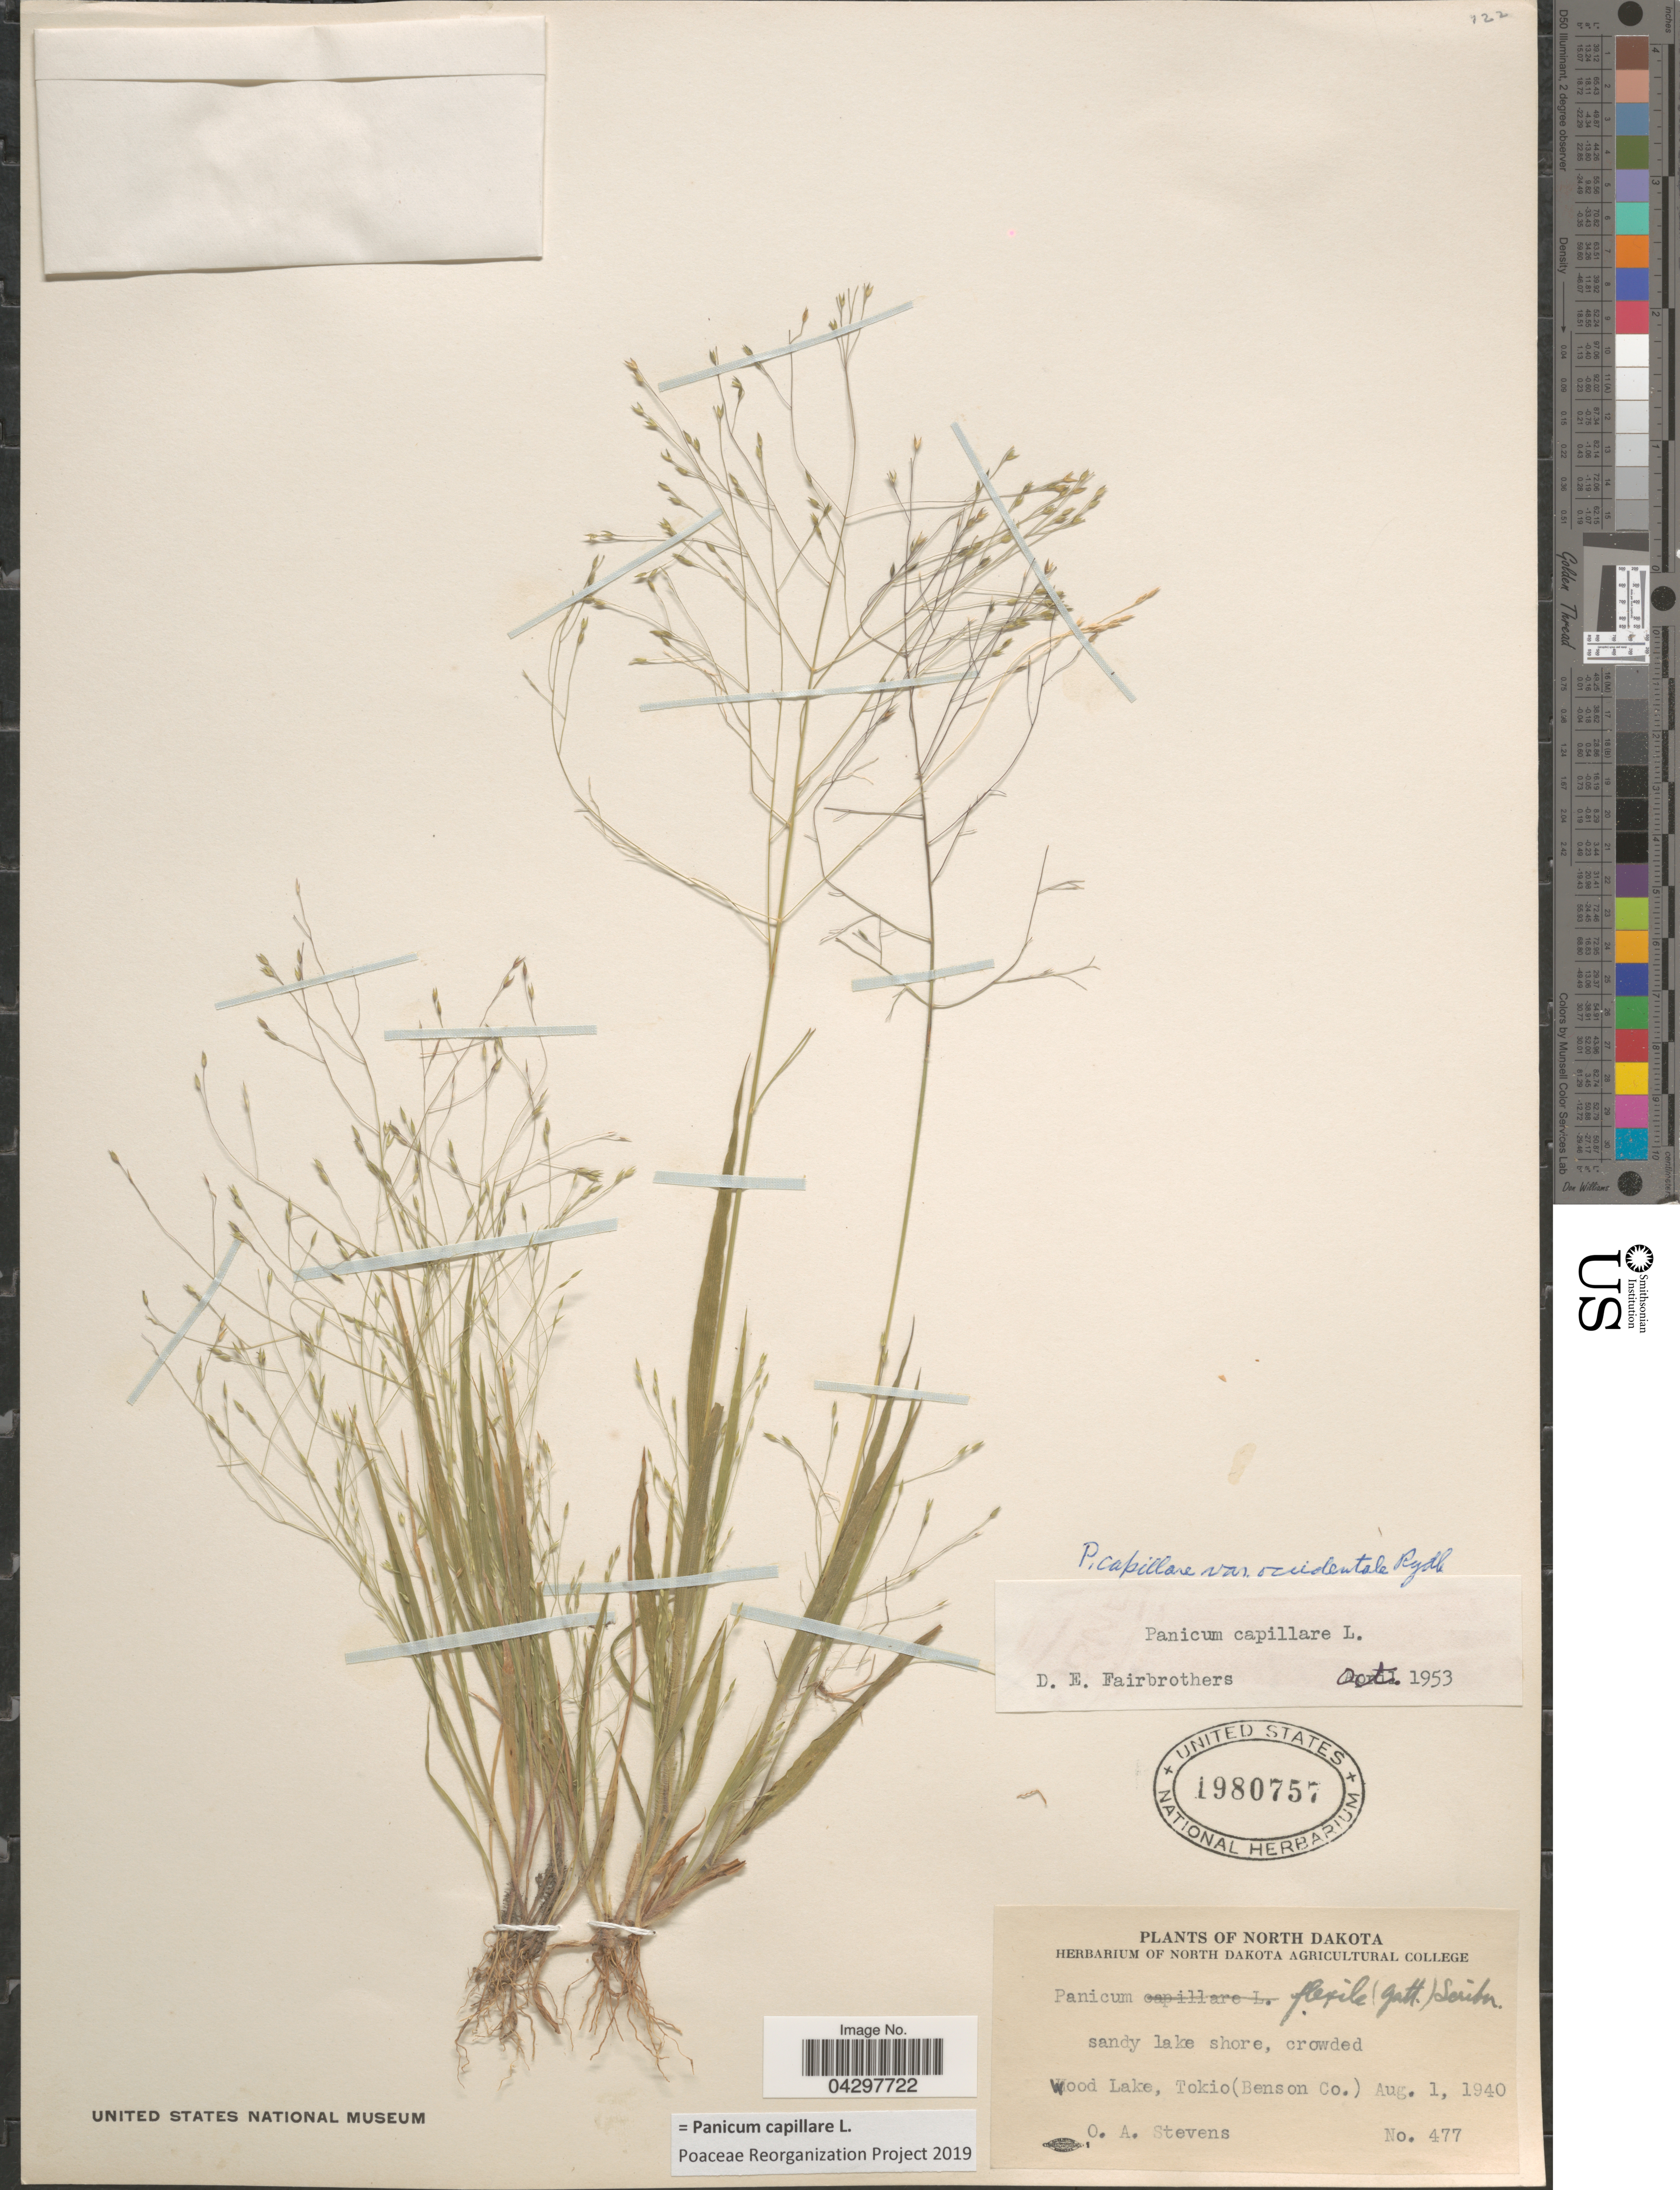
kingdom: Plantae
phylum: Tracheophyta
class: Liliopsida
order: Poales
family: Poaceae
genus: Panicum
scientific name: Panicum capillare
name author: L.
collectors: O. A. Stevens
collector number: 477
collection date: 1940-08-01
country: United States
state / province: North Dakota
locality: Sandy lake shore, crowded. Wood Lake, Tokio (Benson Co.).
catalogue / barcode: US 1980757